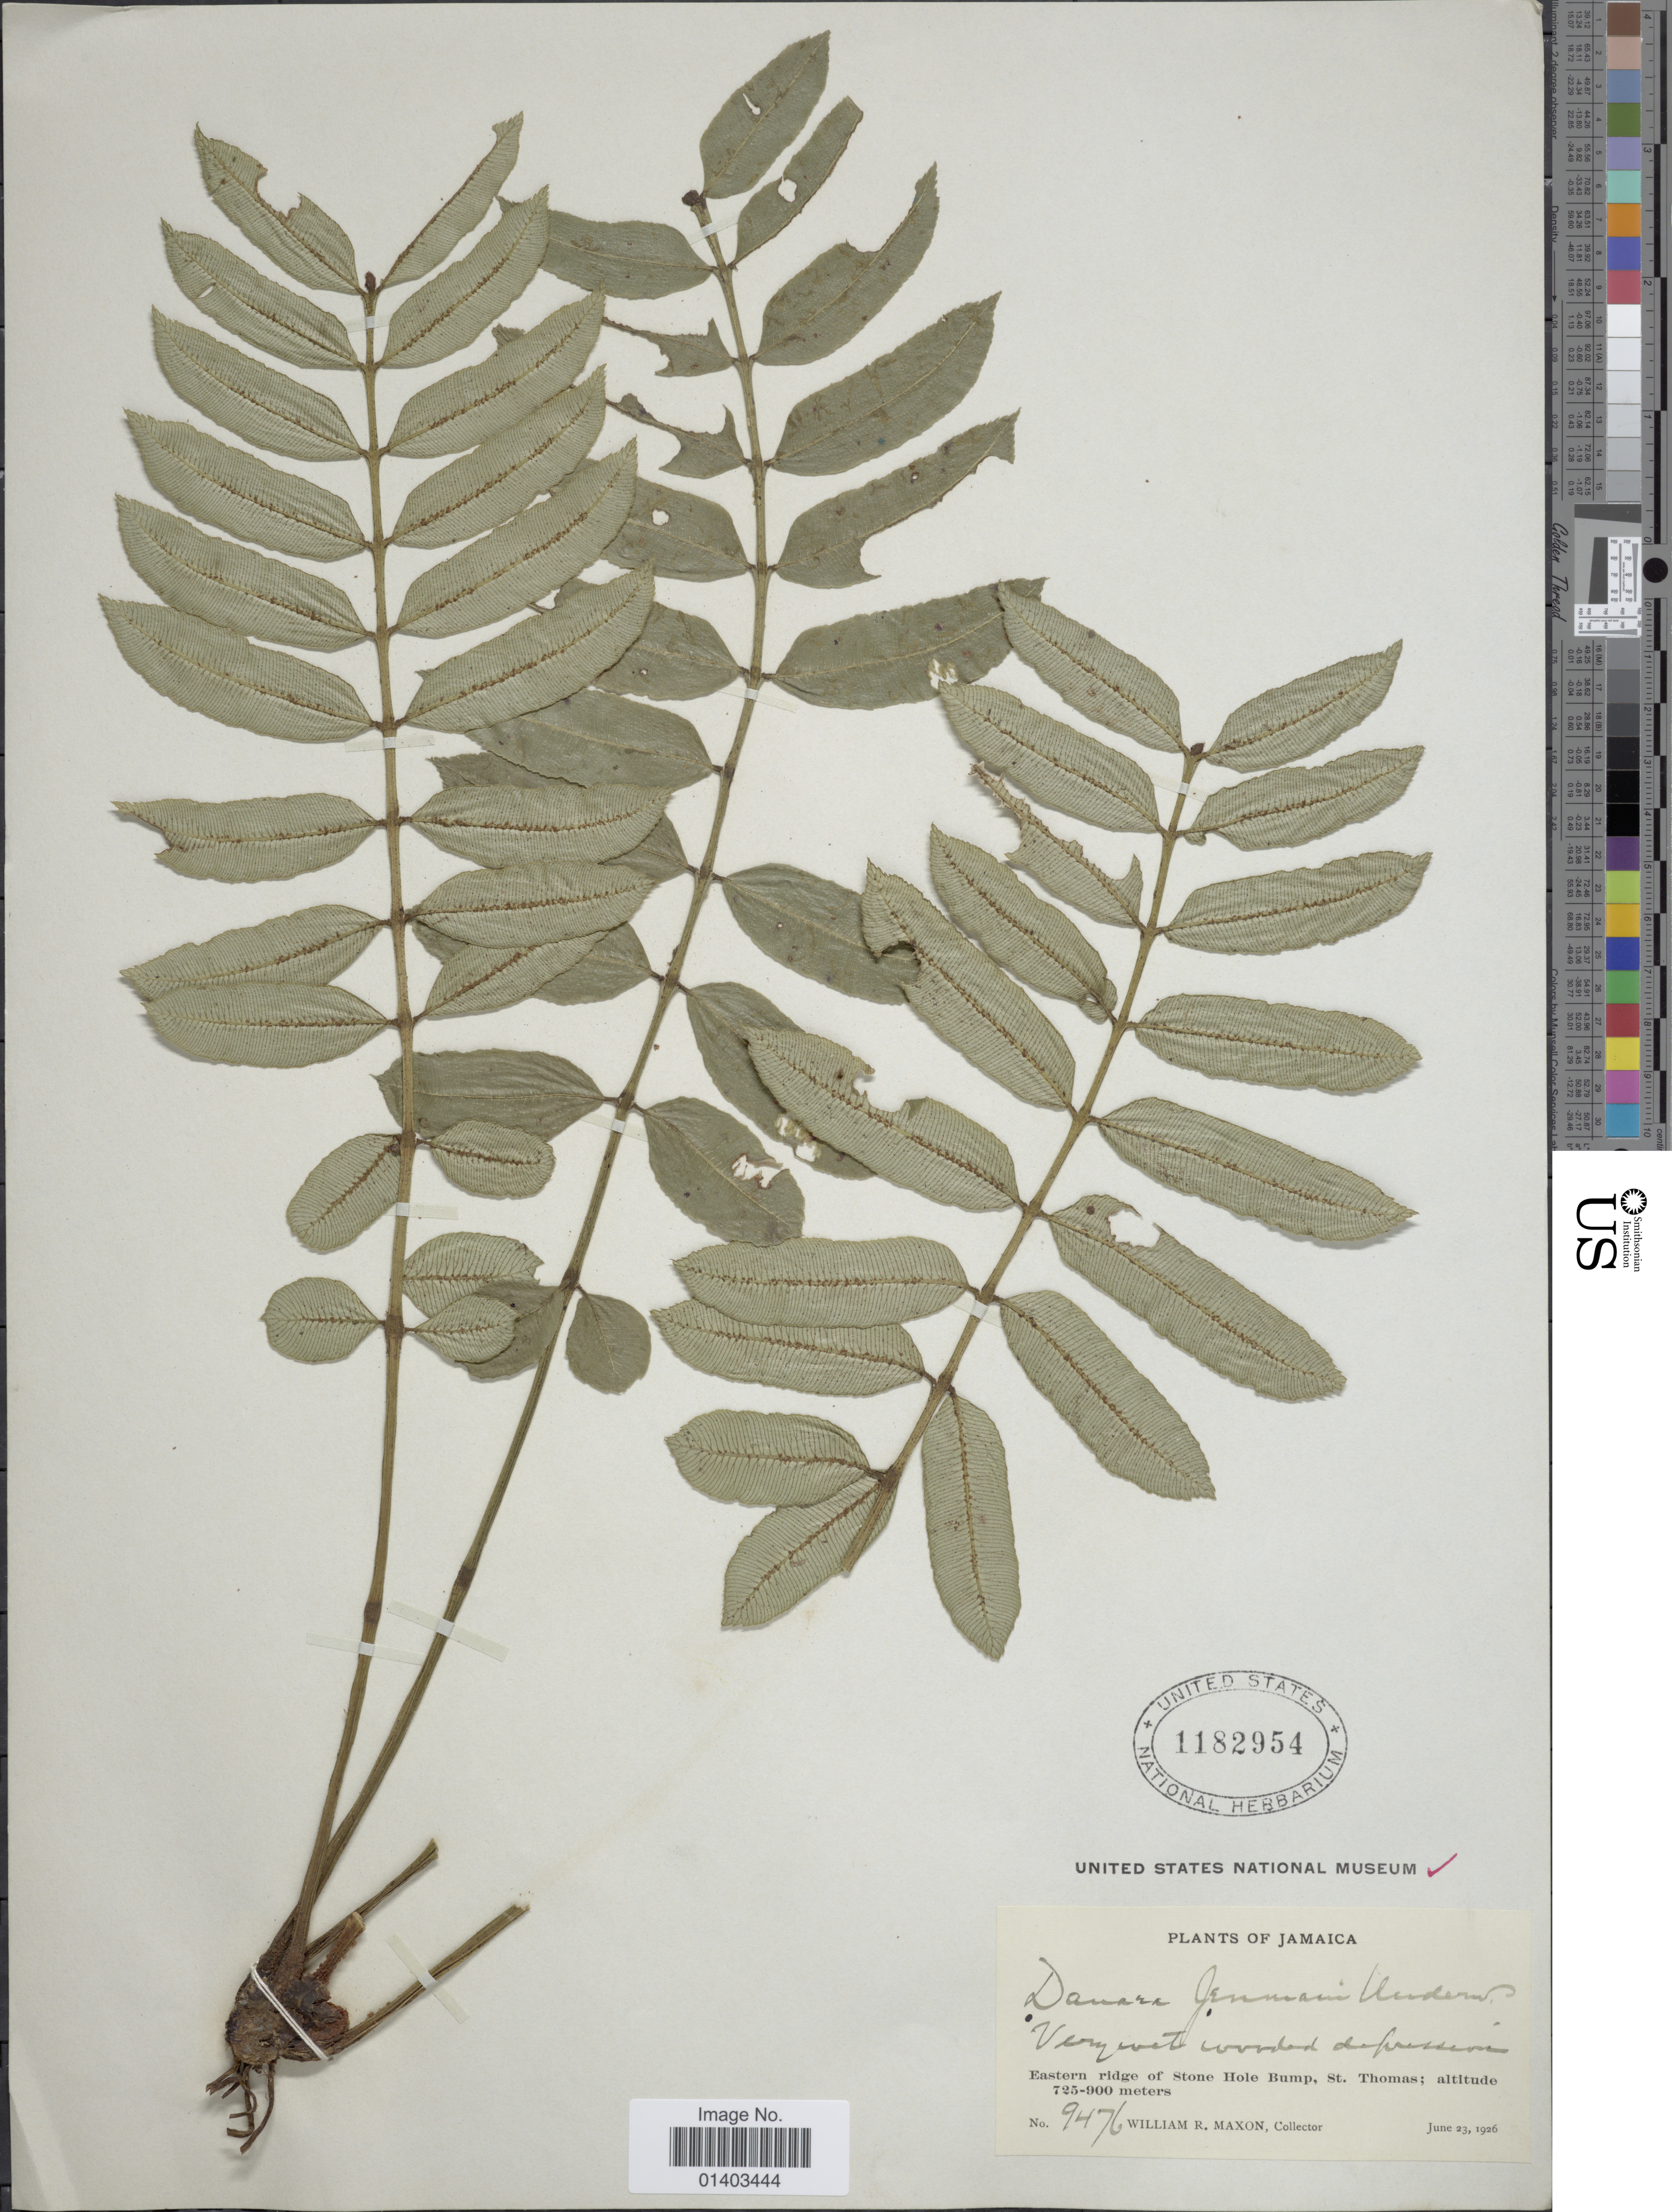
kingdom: Plantae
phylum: Tracheophyta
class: Polypodiopsida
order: Marattiales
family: Marattiaceae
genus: Danaea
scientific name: Danaea x jenmanii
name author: Underw.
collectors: W. R. Maxon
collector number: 6476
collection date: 1926-06-23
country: Jamaica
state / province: Saint Thomas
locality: Eastern ridge of Stone Hole Bump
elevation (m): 725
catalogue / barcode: US 1182954